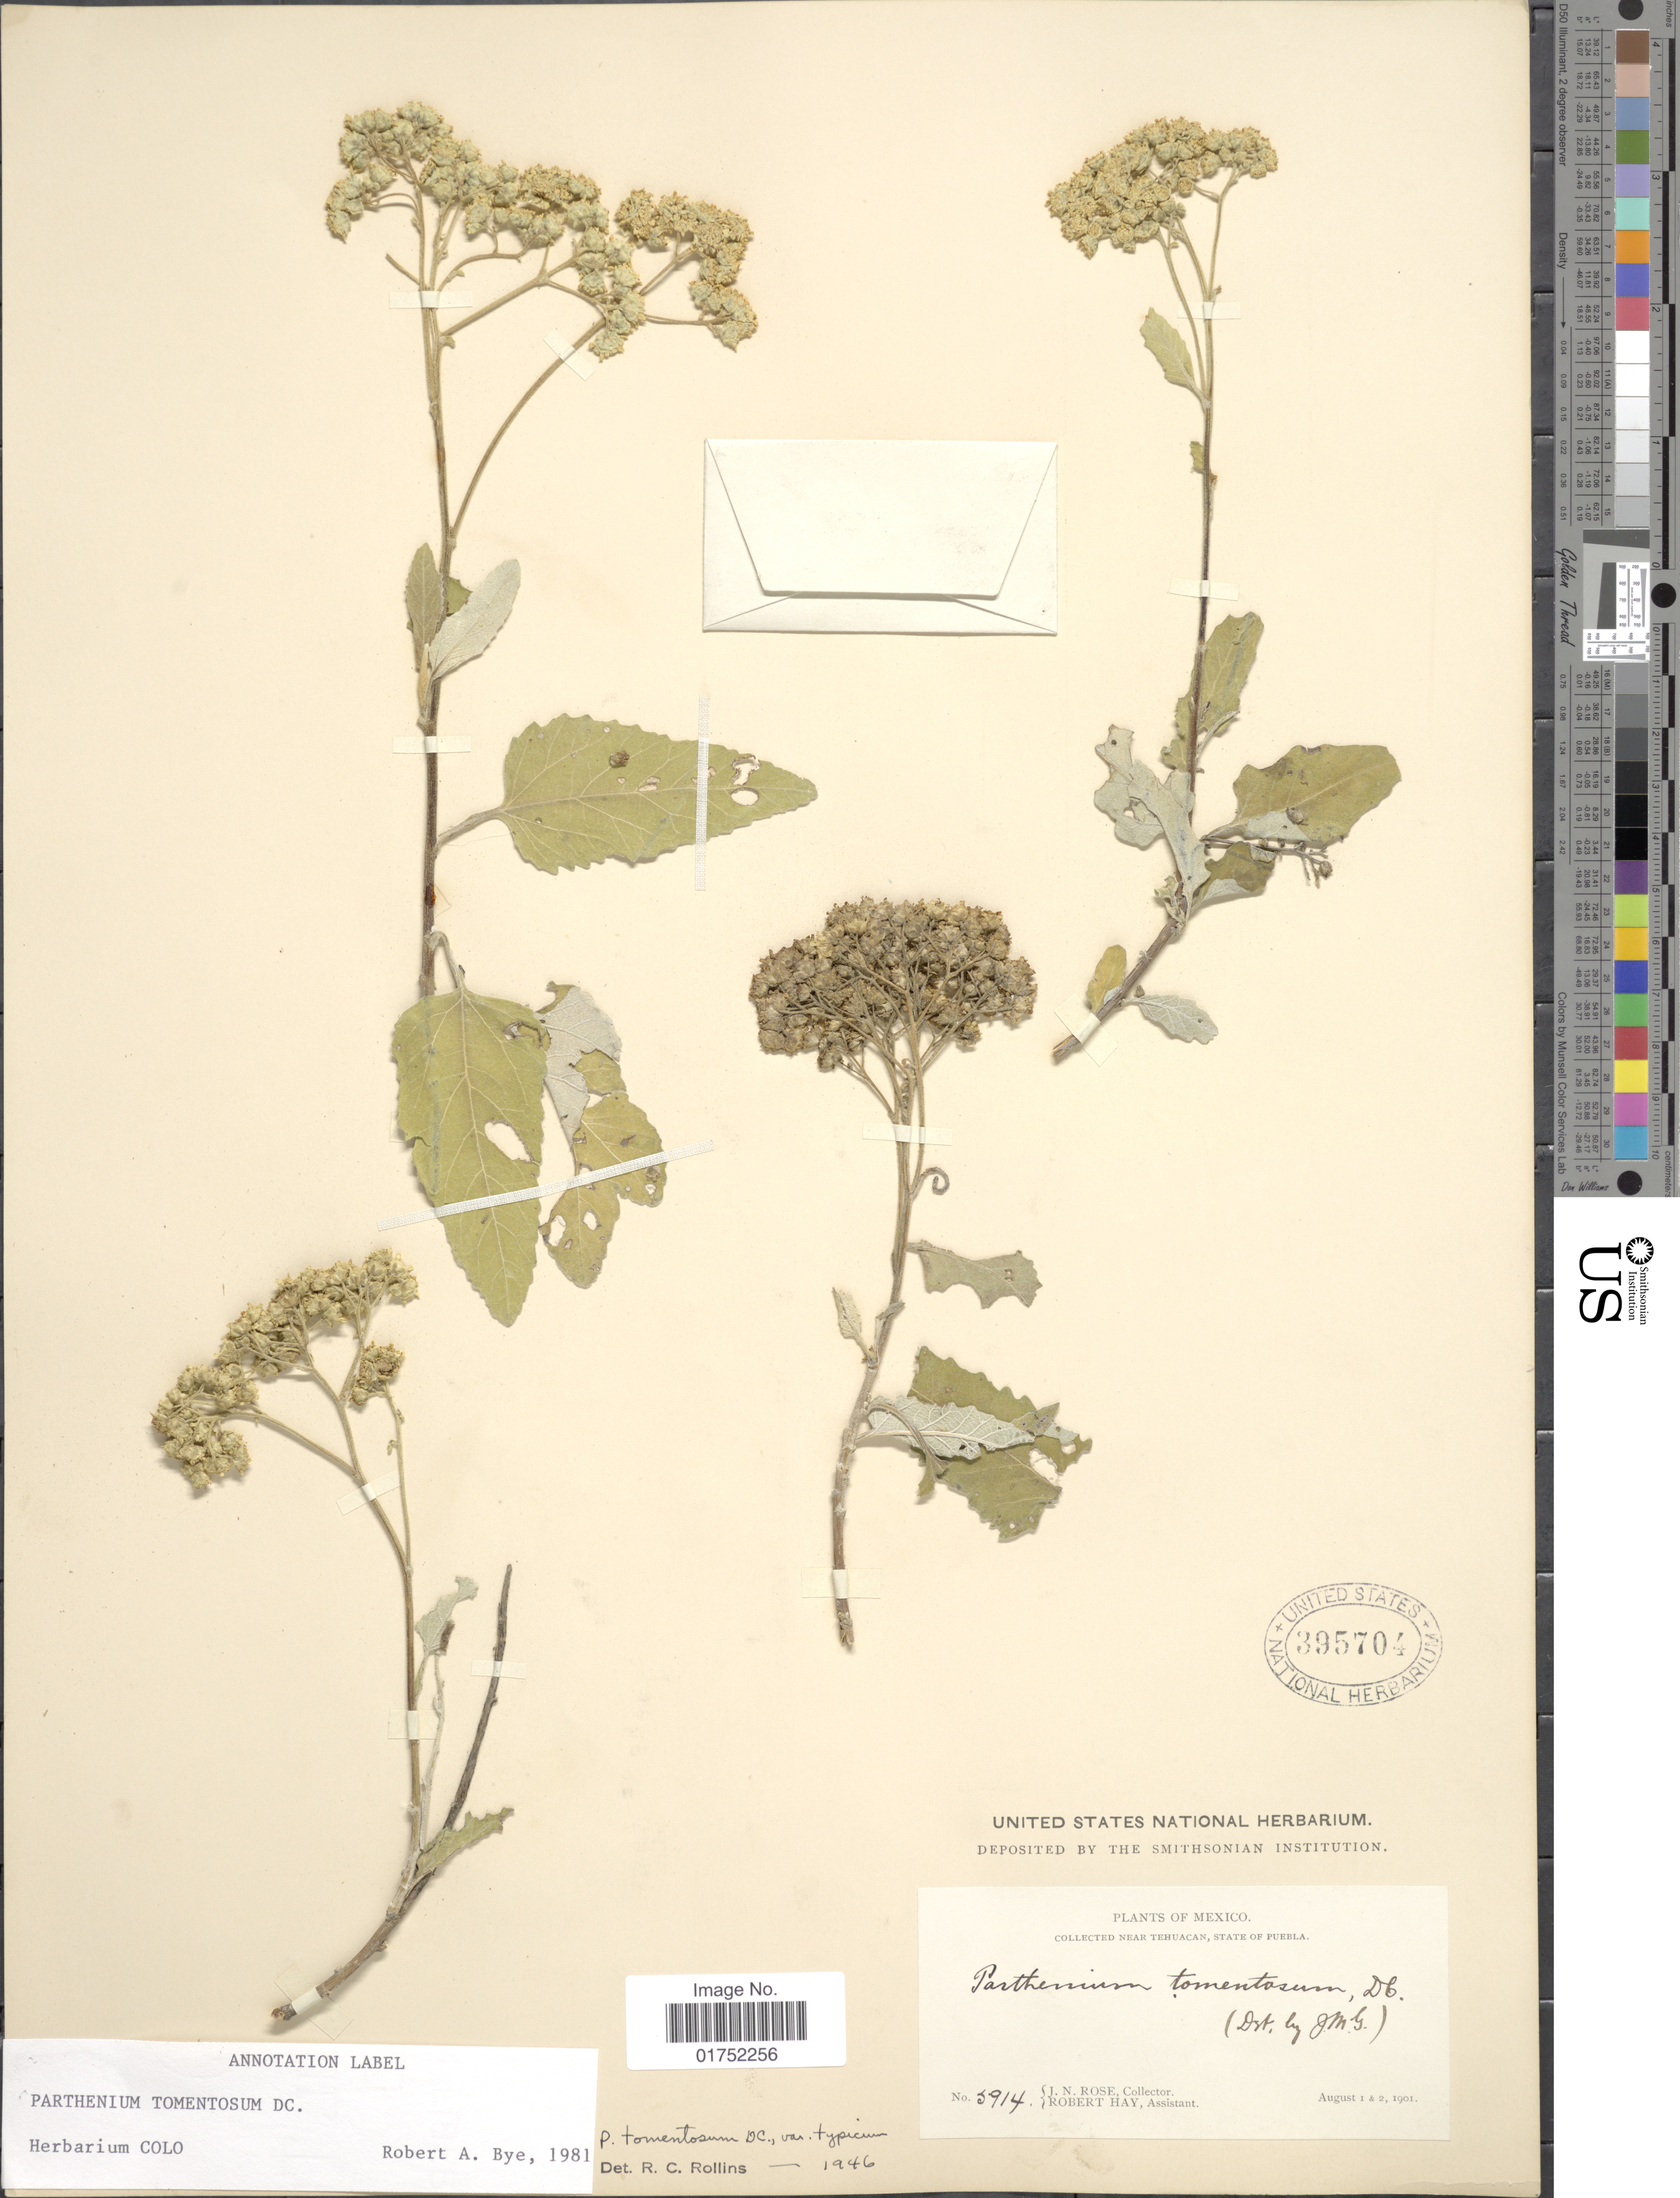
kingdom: Plantae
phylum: Tracheophyta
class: Magnoliopsida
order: Asterales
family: Asteraceae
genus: Parthenium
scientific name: Parthenium tomentosum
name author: DC.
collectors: J. N. Rose & R. Hay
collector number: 5914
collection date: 1901-08-01/1901-08-02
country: Mexico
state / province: Puebla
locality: Near Tehuacan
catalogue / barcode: US 395704